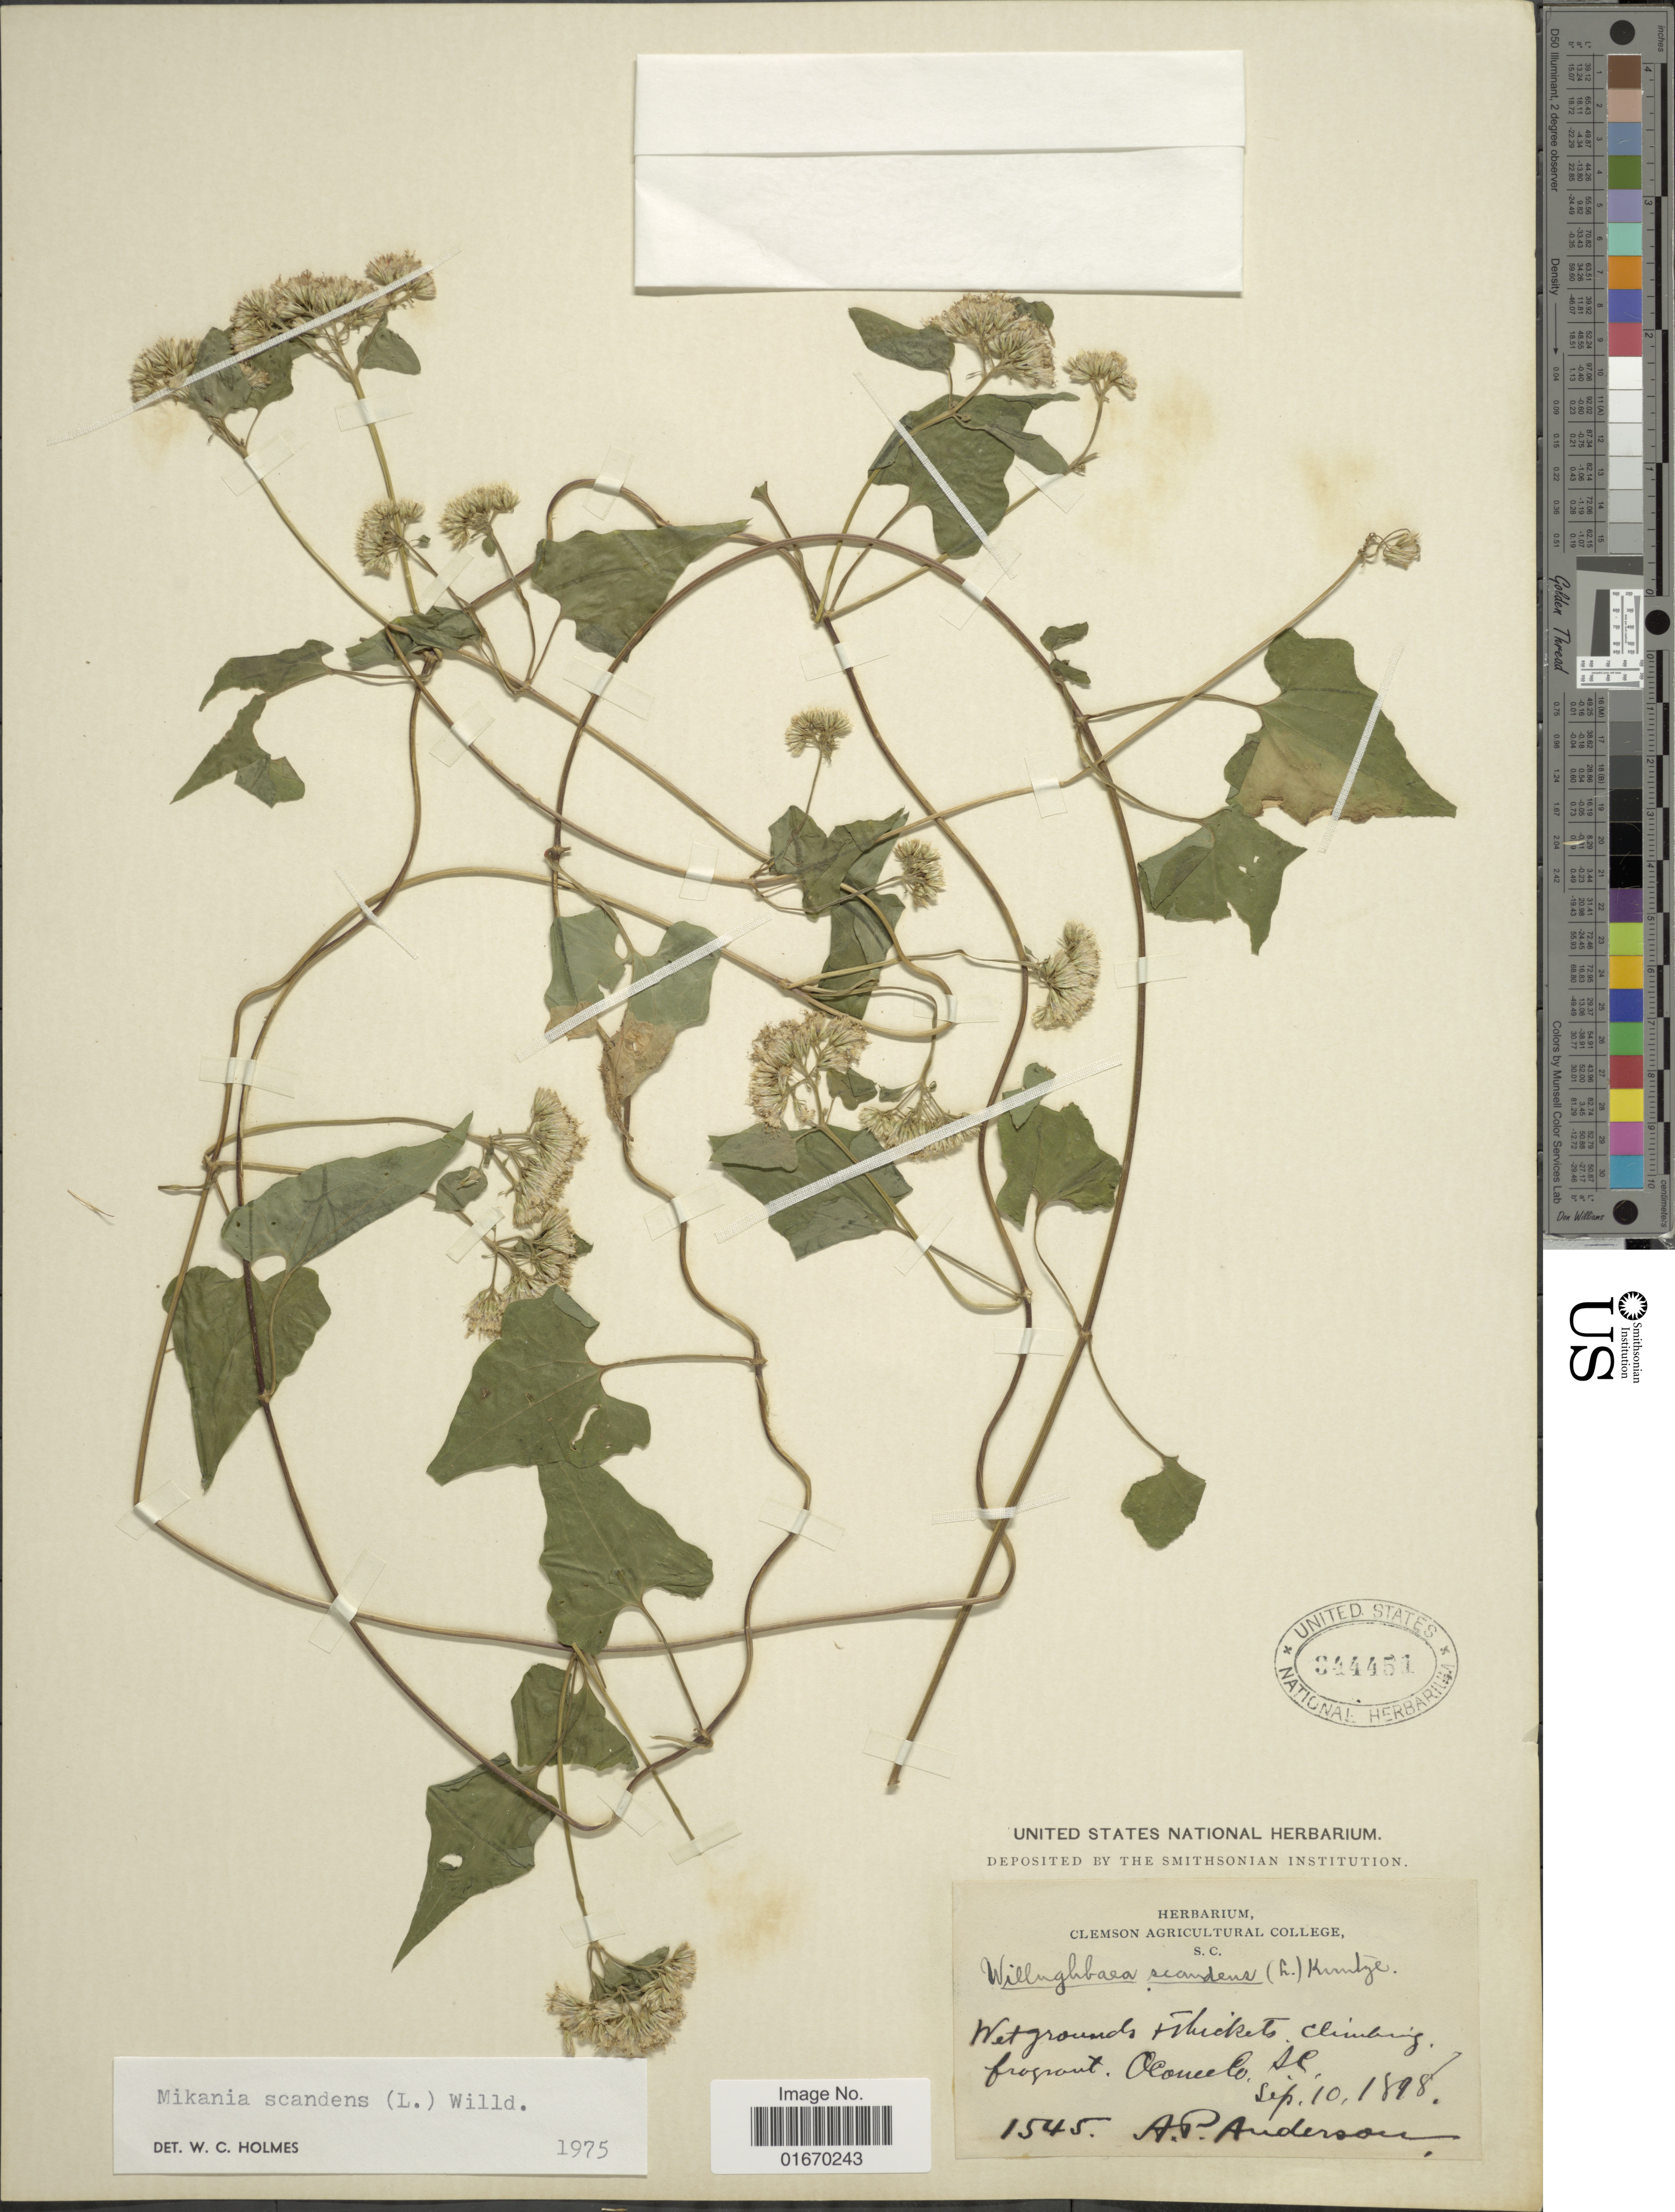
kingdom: Plantae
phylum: Tracheophyta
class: Magnoliopsida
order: Asterales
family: Asteraceae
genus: Mikania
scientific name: Mikania scandens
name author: (L.) Willd.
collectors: A. P. Anderson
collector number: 1545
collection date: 1898-09-10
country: United States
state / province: South Carolina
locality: Oconee Co.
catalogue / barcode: US 344451